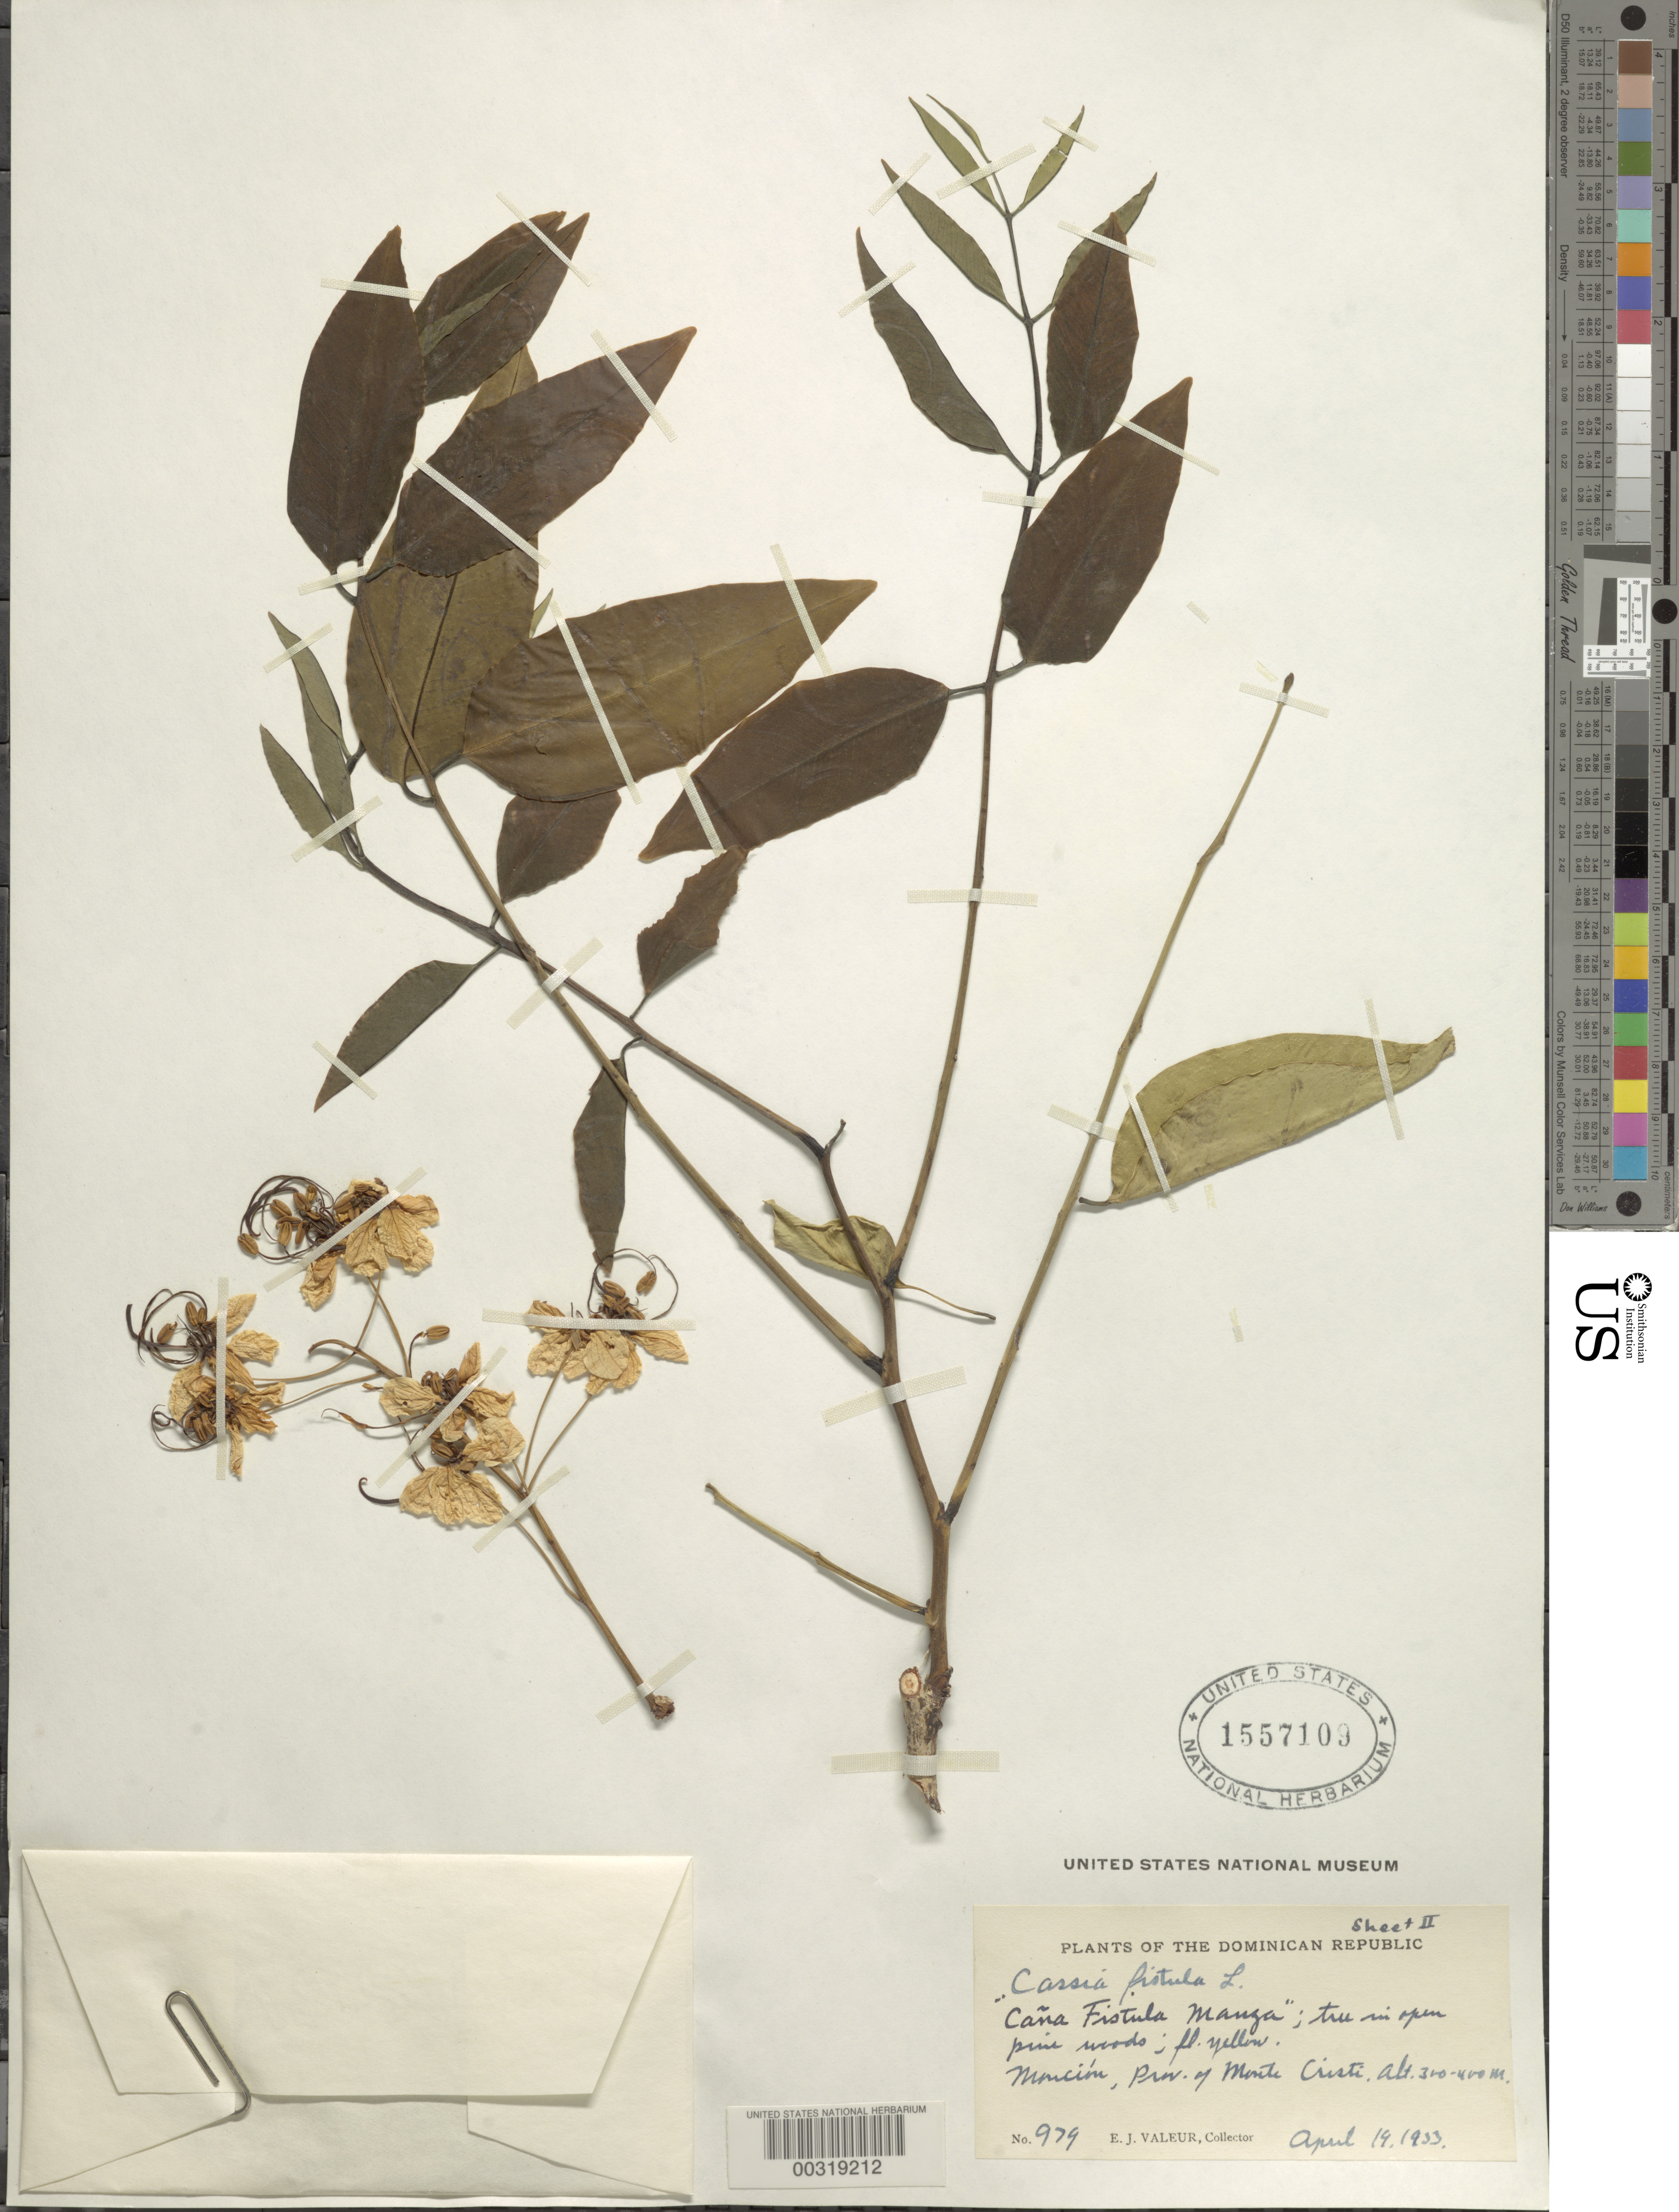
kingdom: Plantae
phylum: Tracheophyta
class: Magnoliopsida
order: Fabales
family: Fabaceae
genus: Cassia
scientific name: Cassia fistula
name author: L.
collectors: E. Valeur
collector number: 979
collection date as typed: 19 Apr 1933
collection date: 1933-04-19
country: Dominican Republic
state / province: Santiago Rodríguez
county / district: Monción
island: Hispaniola Island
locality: Moncion dist., moncion. [province originally recorded as monte cristi.]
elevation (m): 300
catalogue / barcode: US 1557109